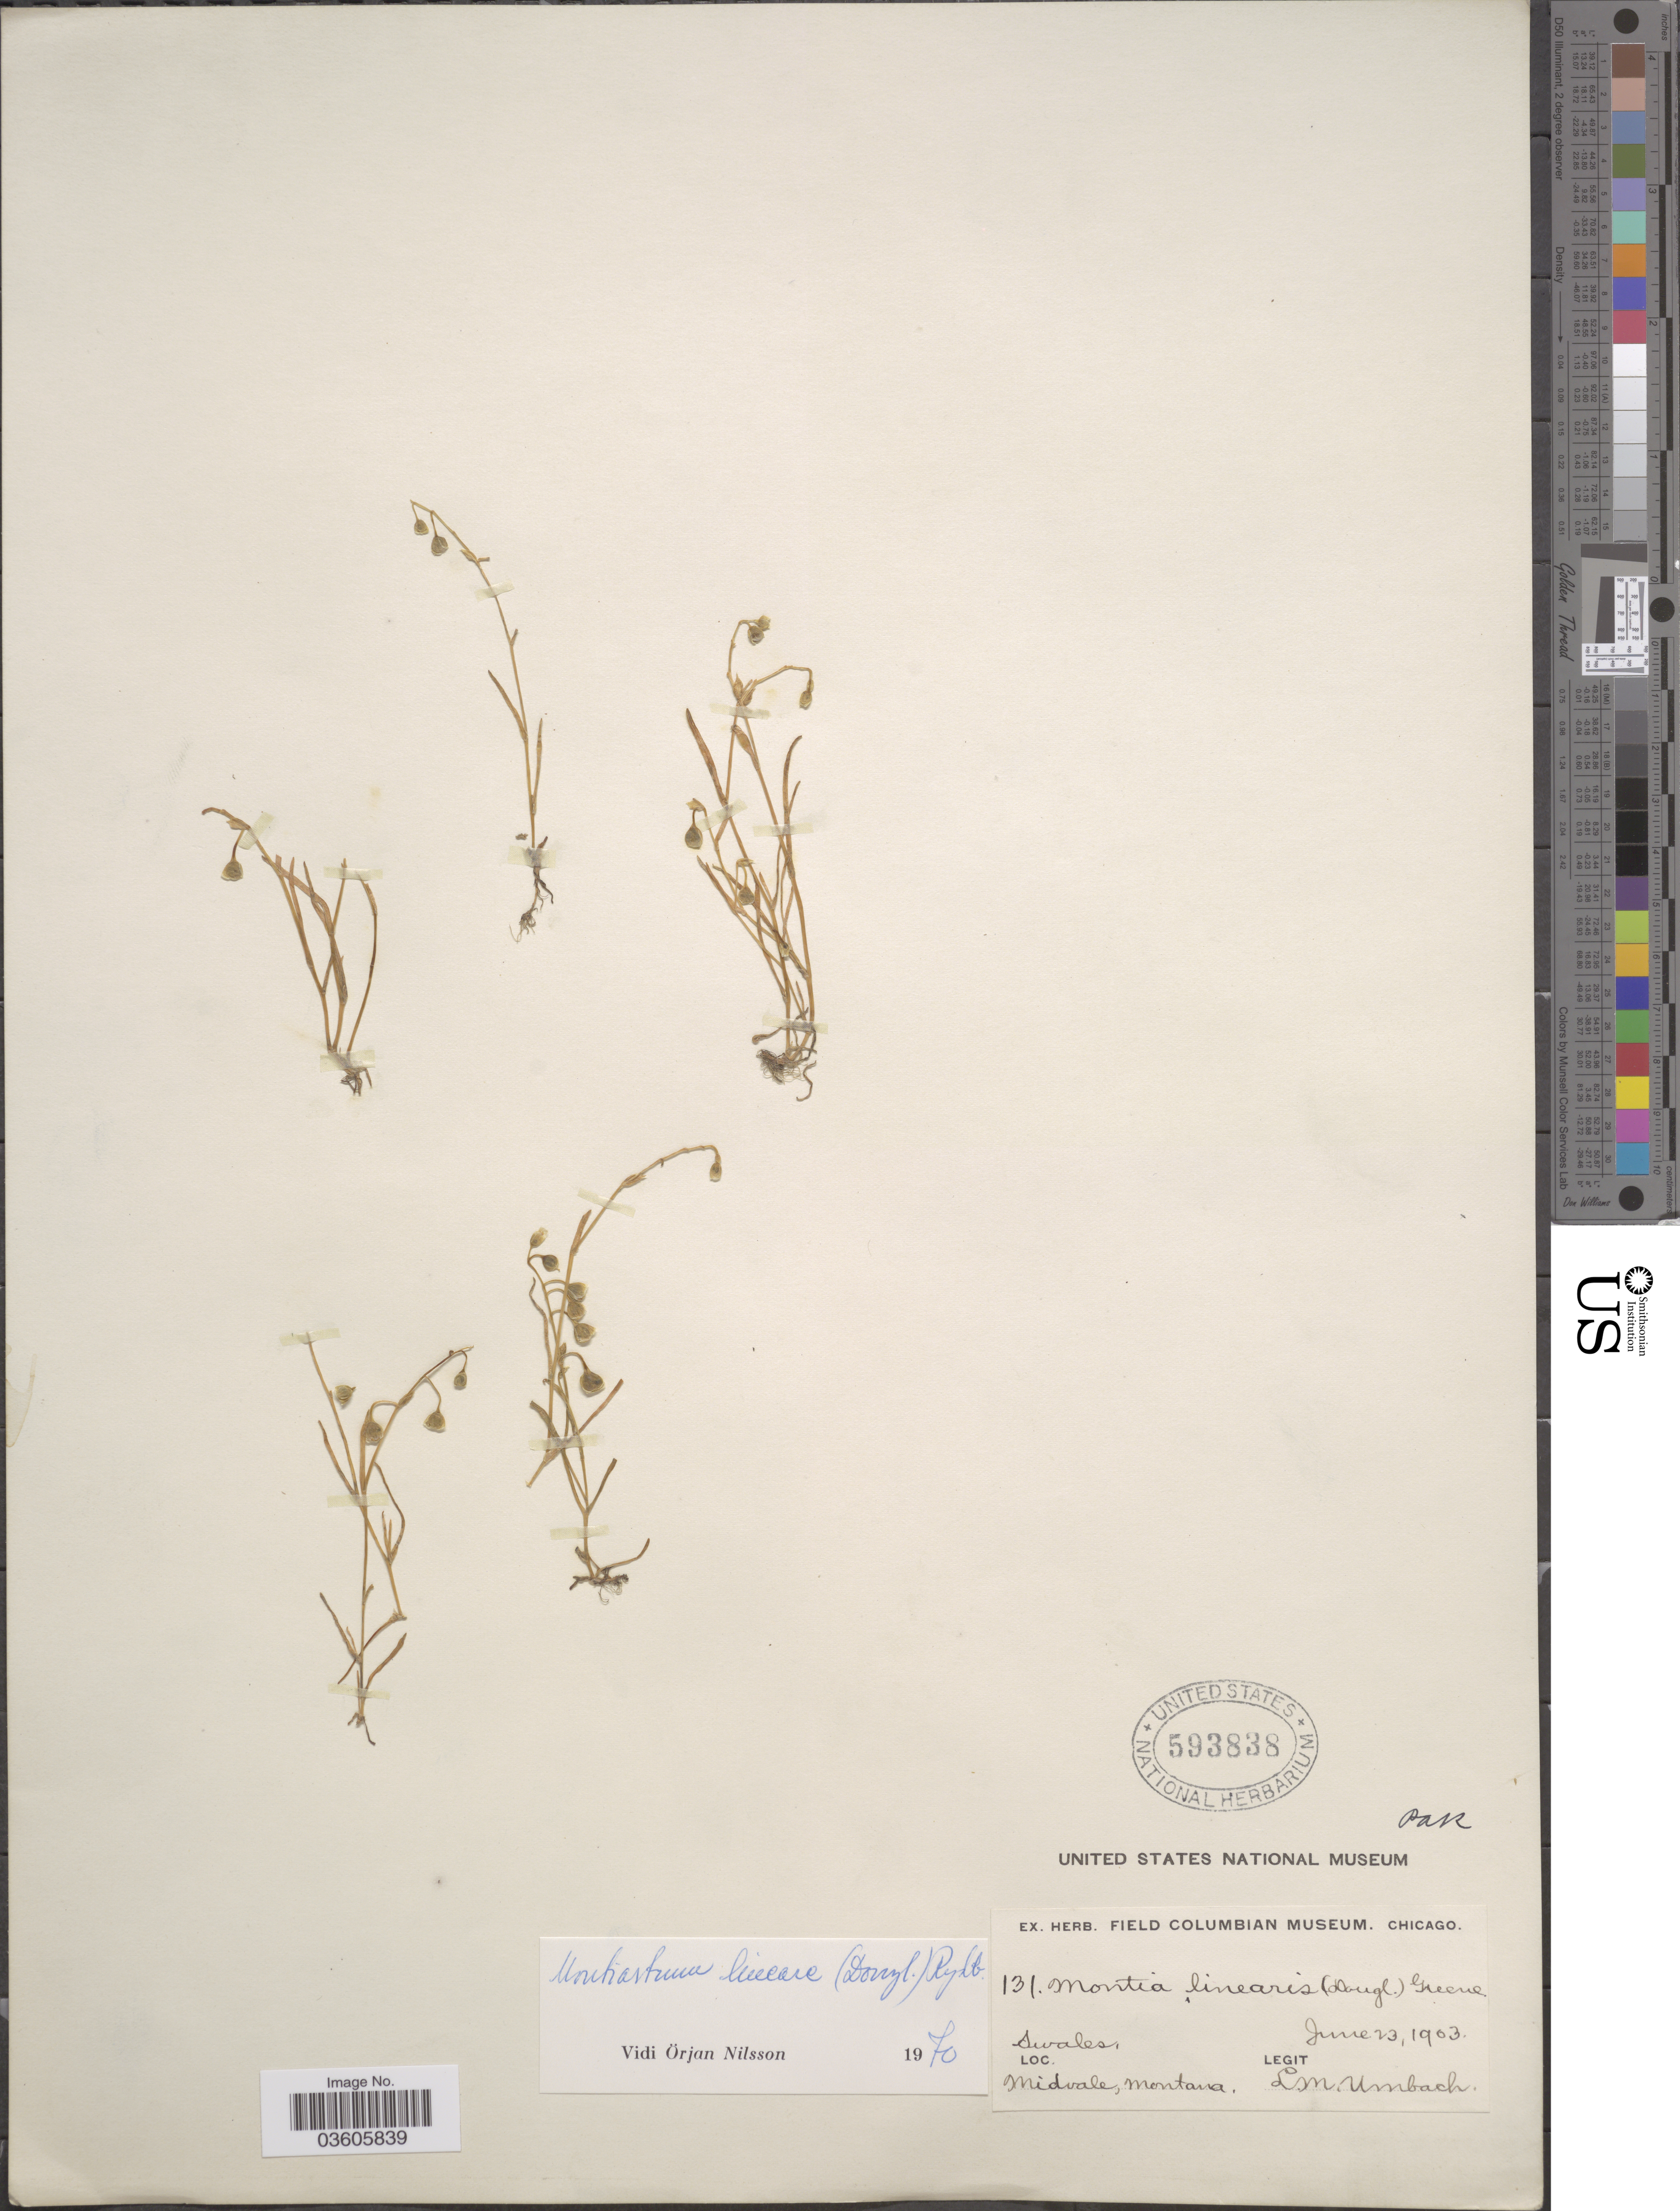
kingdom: Plantae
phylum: Tracheophyta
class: Magnoliopsida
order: Caryophyllales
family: Montiaceae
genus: Montia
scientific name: Montia linearis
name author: (Douglas) Greene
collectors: L. M. Umbach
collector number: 131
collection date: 1903-06-23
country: United States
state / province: Montana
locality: Swales, Midvale.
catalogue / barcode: US 593838